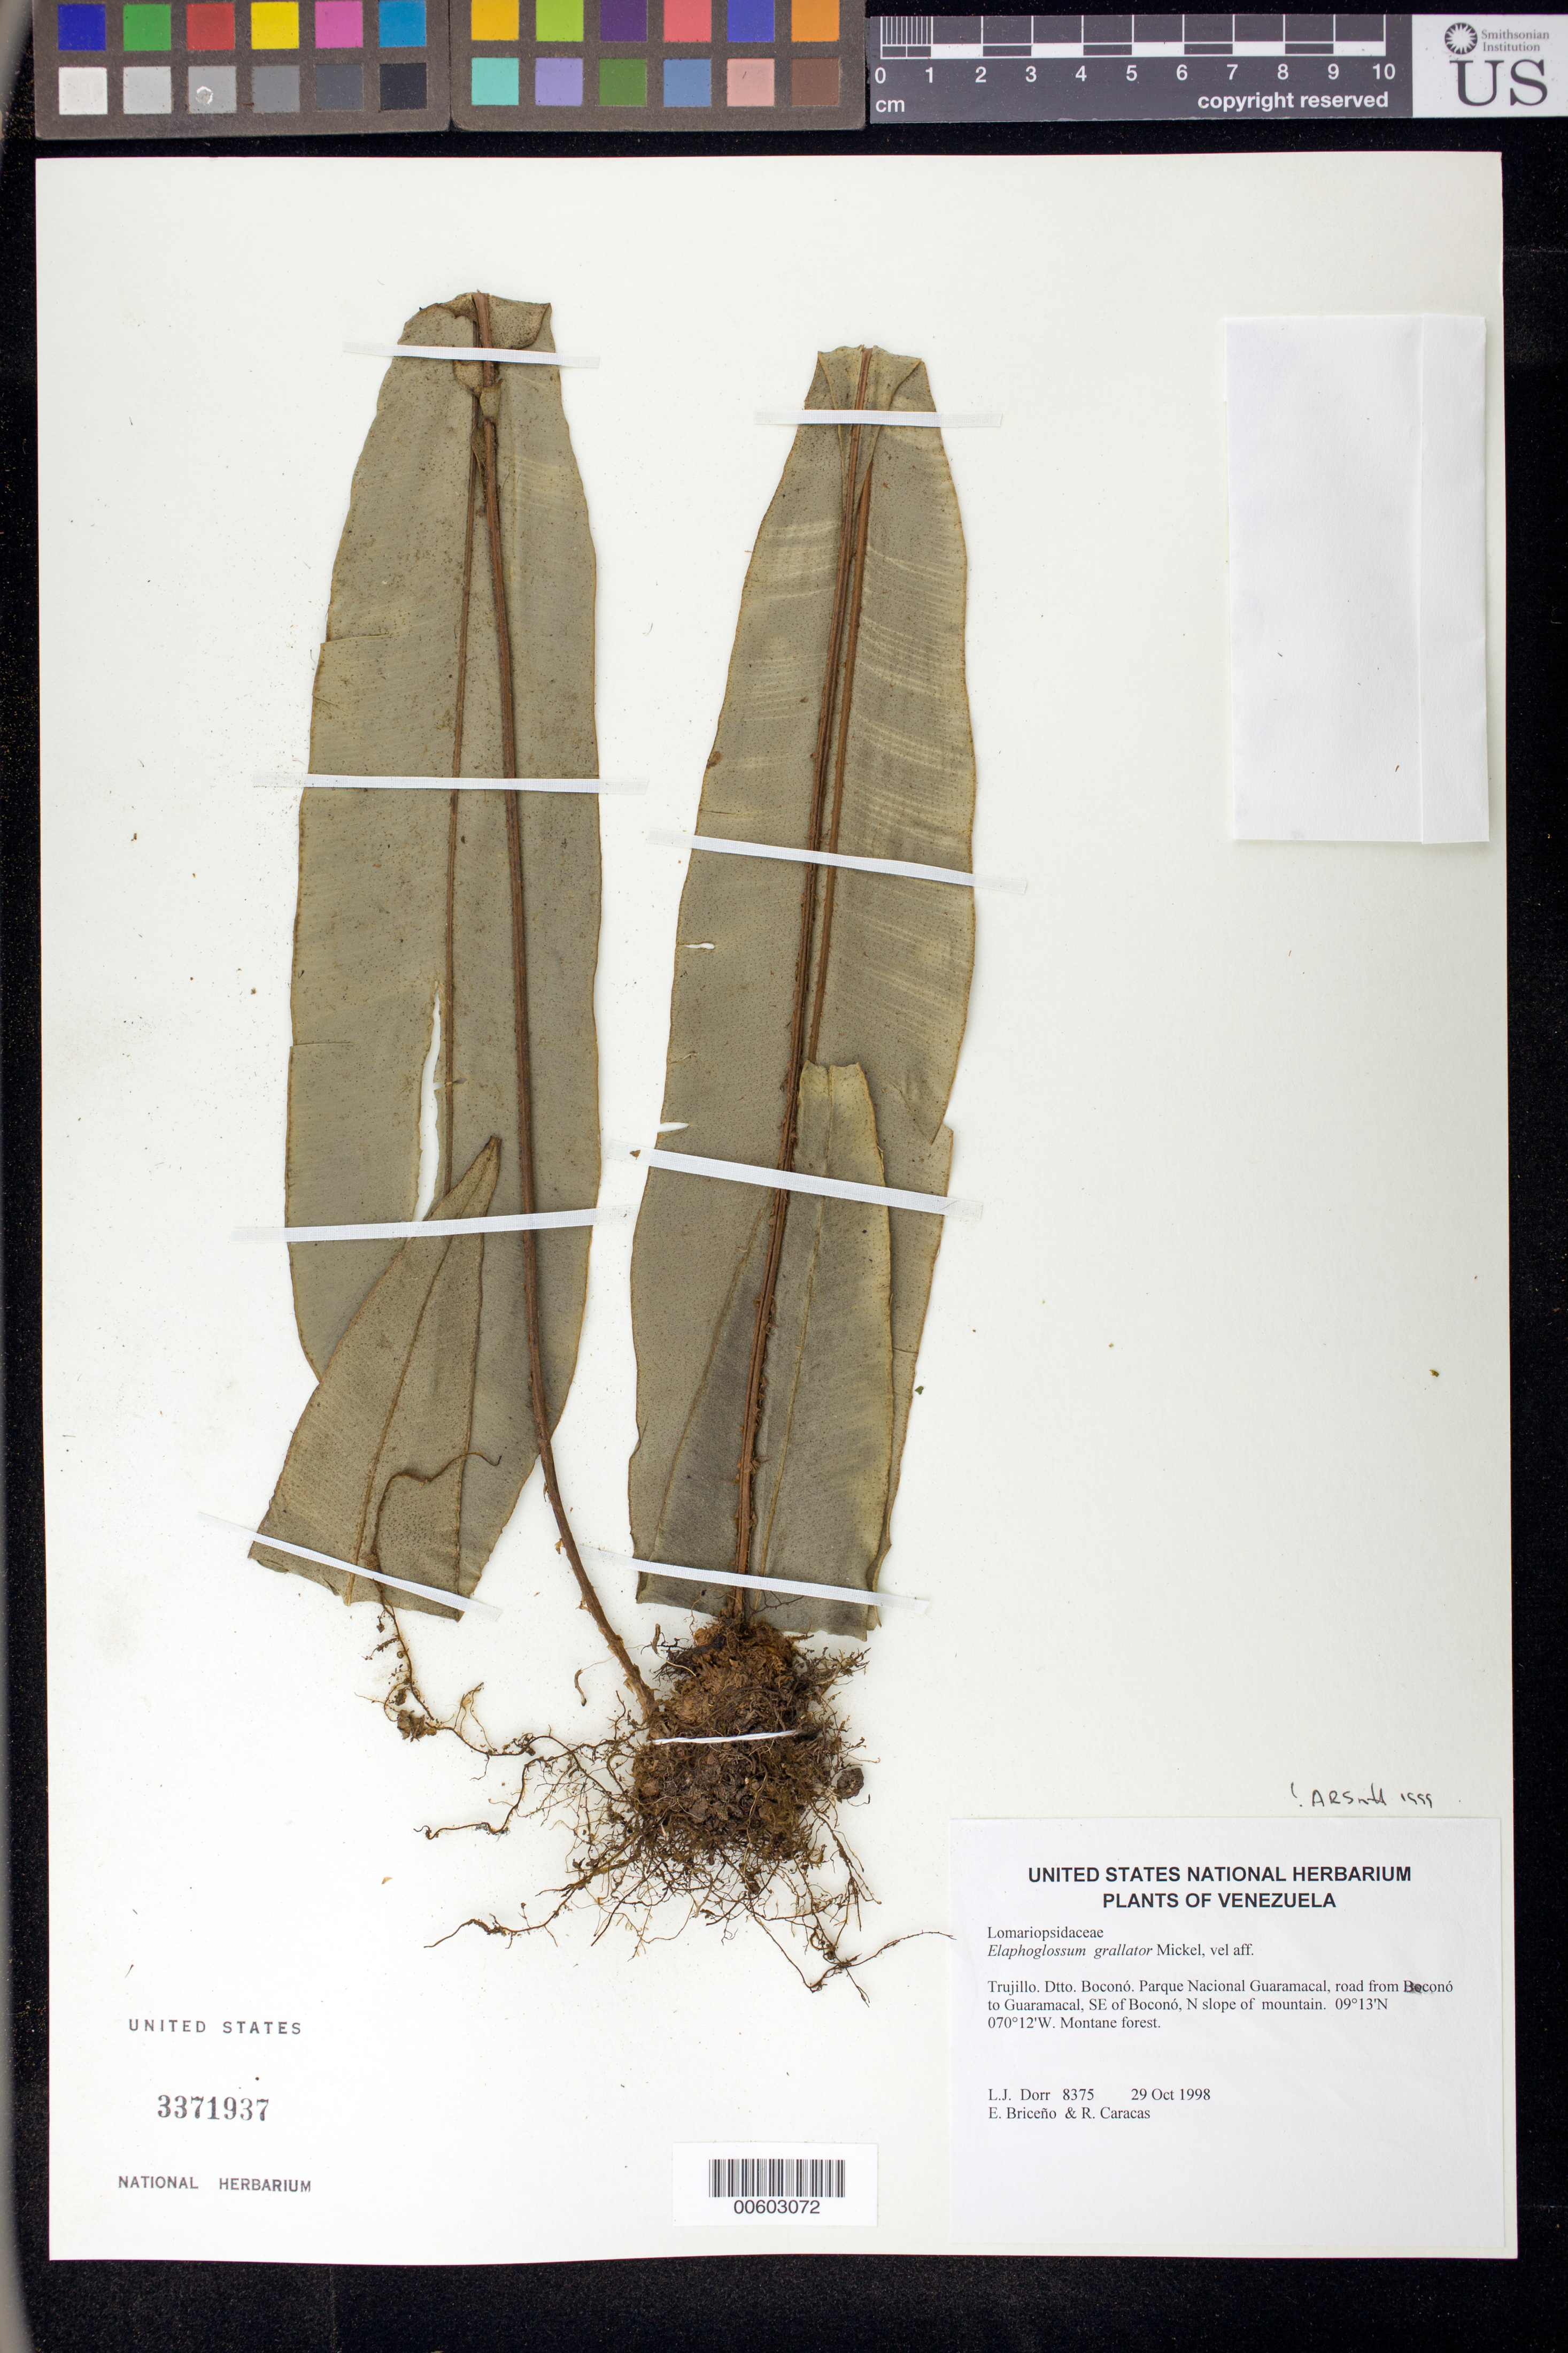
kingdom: Plantae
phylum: Tracheophyta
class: Polypodiopsida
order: Polypodiales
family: Dryopteridaceae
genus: Elaphoglossum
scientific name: Elaphoglossum grallator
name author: Mickel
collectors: L. J. Dorr, E. Briceño & R. Caracas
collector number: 8375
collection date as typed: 29 Oct 1998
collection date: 1998-10-29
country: Venezuela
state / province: Trujillo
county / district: Boconó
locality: Parque Nacional Guaramacal, road from Boconó to Guaramacal, SE of Boconó, N slope of mountain.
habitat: Montane forest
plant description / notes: COL, CTES, NY, UC, US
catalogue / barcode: US 3371937